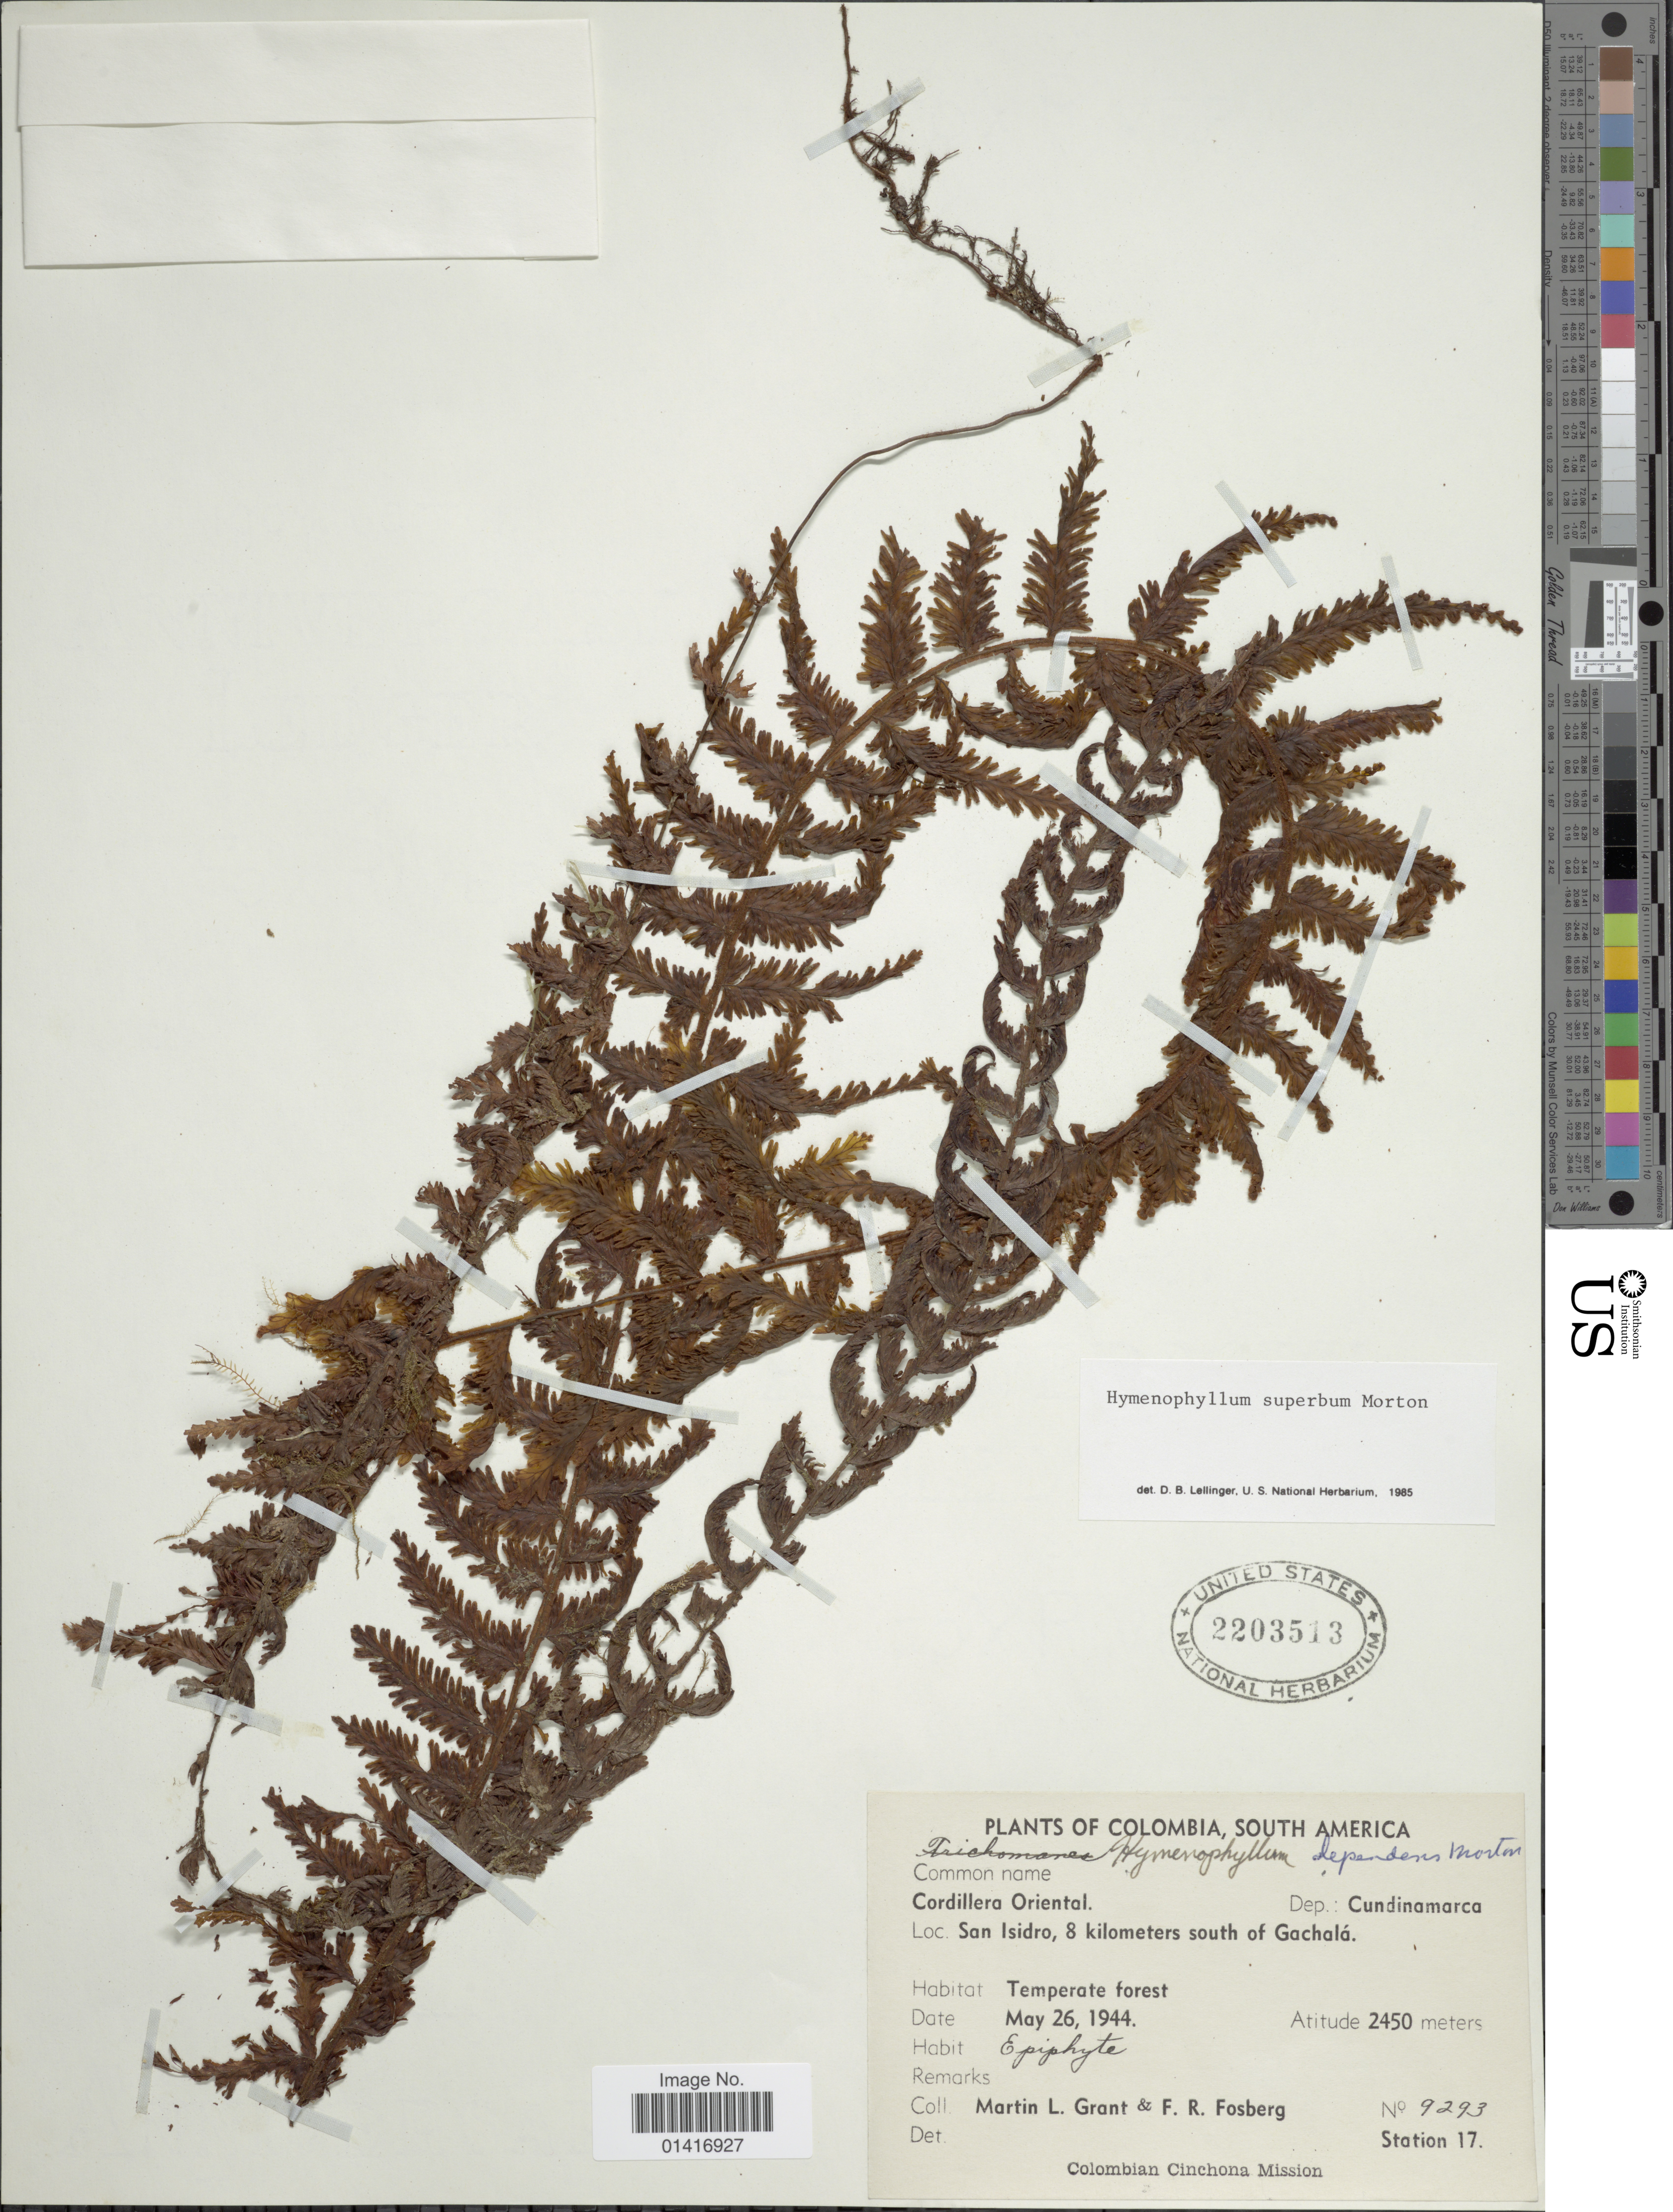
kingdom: Plantae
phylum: Tracheophyta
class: Polypodiopsida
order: Hymenophyllales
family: Hymenophyllaceae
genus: Hymenophyllum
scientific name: Hymenophyllum superbum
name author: C.V. Morton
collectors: M. L. Grant & F. R. Fosberg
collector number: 9293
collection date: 1944-05-26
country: Colombia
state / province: Cundinamarca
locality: Cordillera Oriental, San Isidro, 8 kilometers south of Gachalá, Station 17.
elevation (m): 2450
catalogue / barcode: US 2203513